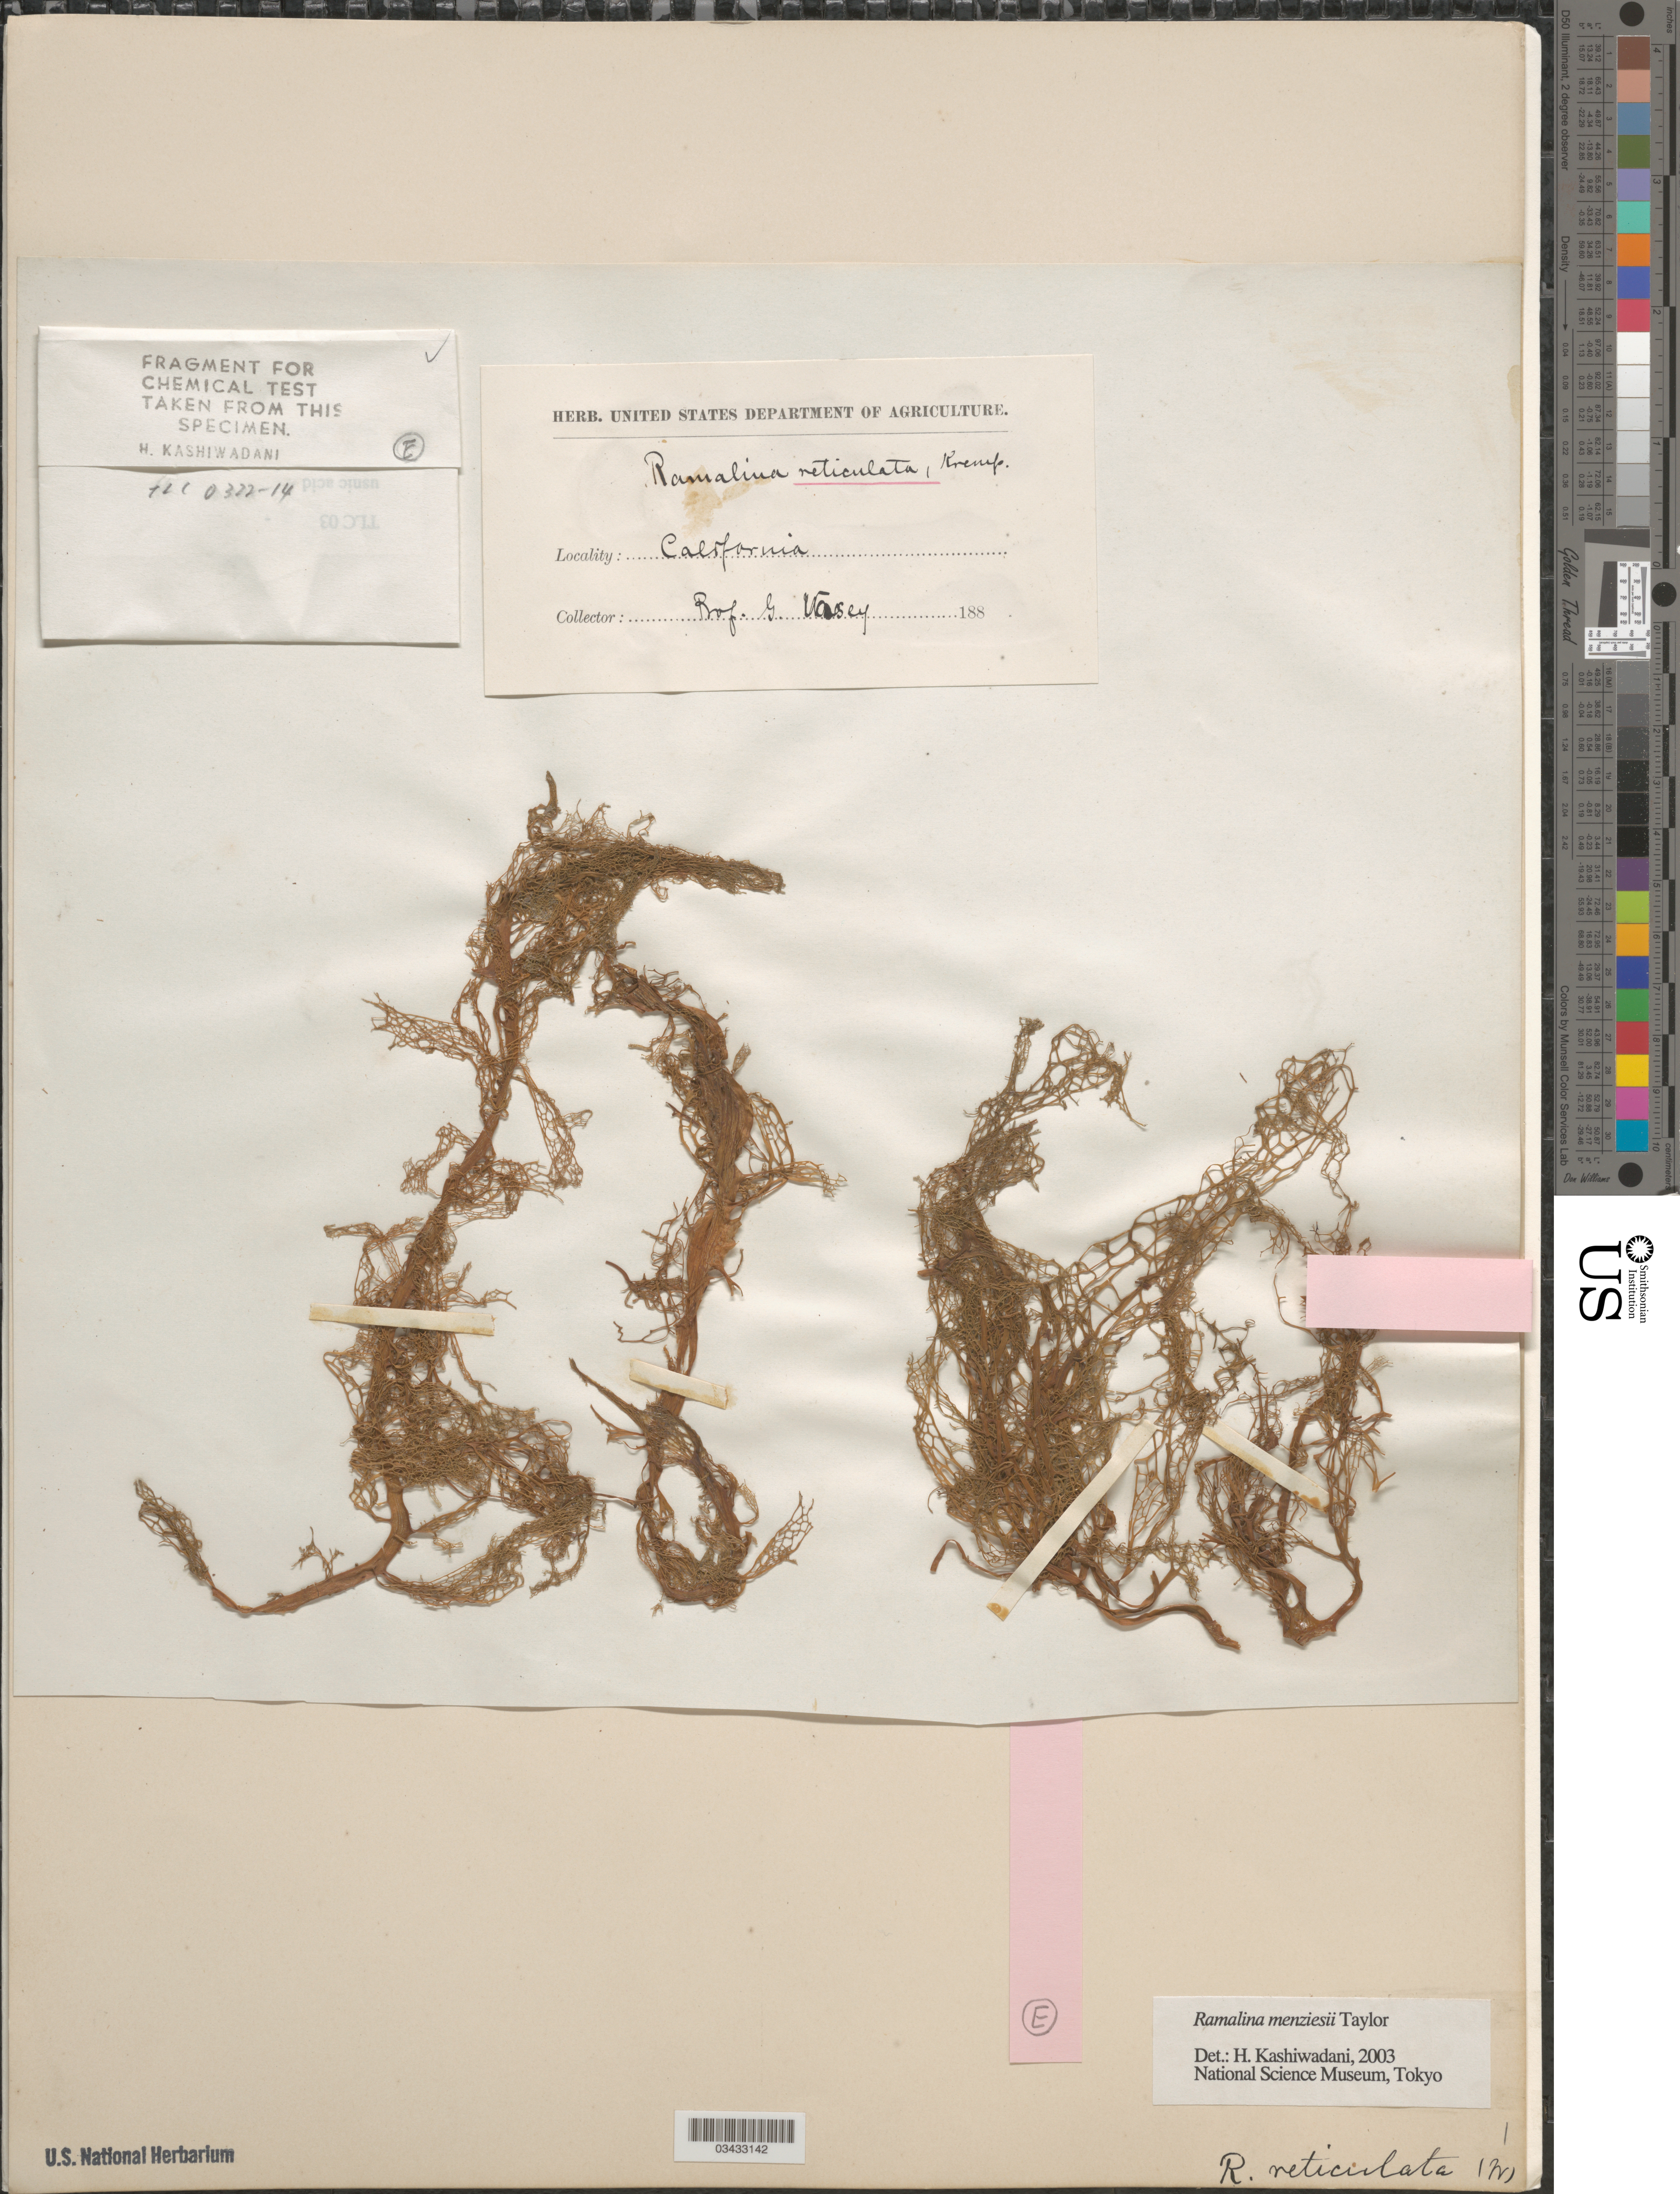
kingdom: Fungi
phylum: Ascomycota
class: Lecanoromycetes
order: Lecanorales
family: Ramalinaceae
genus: Ramalina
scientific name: Ramalina menziesii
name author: T. Taylor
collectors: G. Vasey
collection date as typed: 188-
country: United States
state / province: California